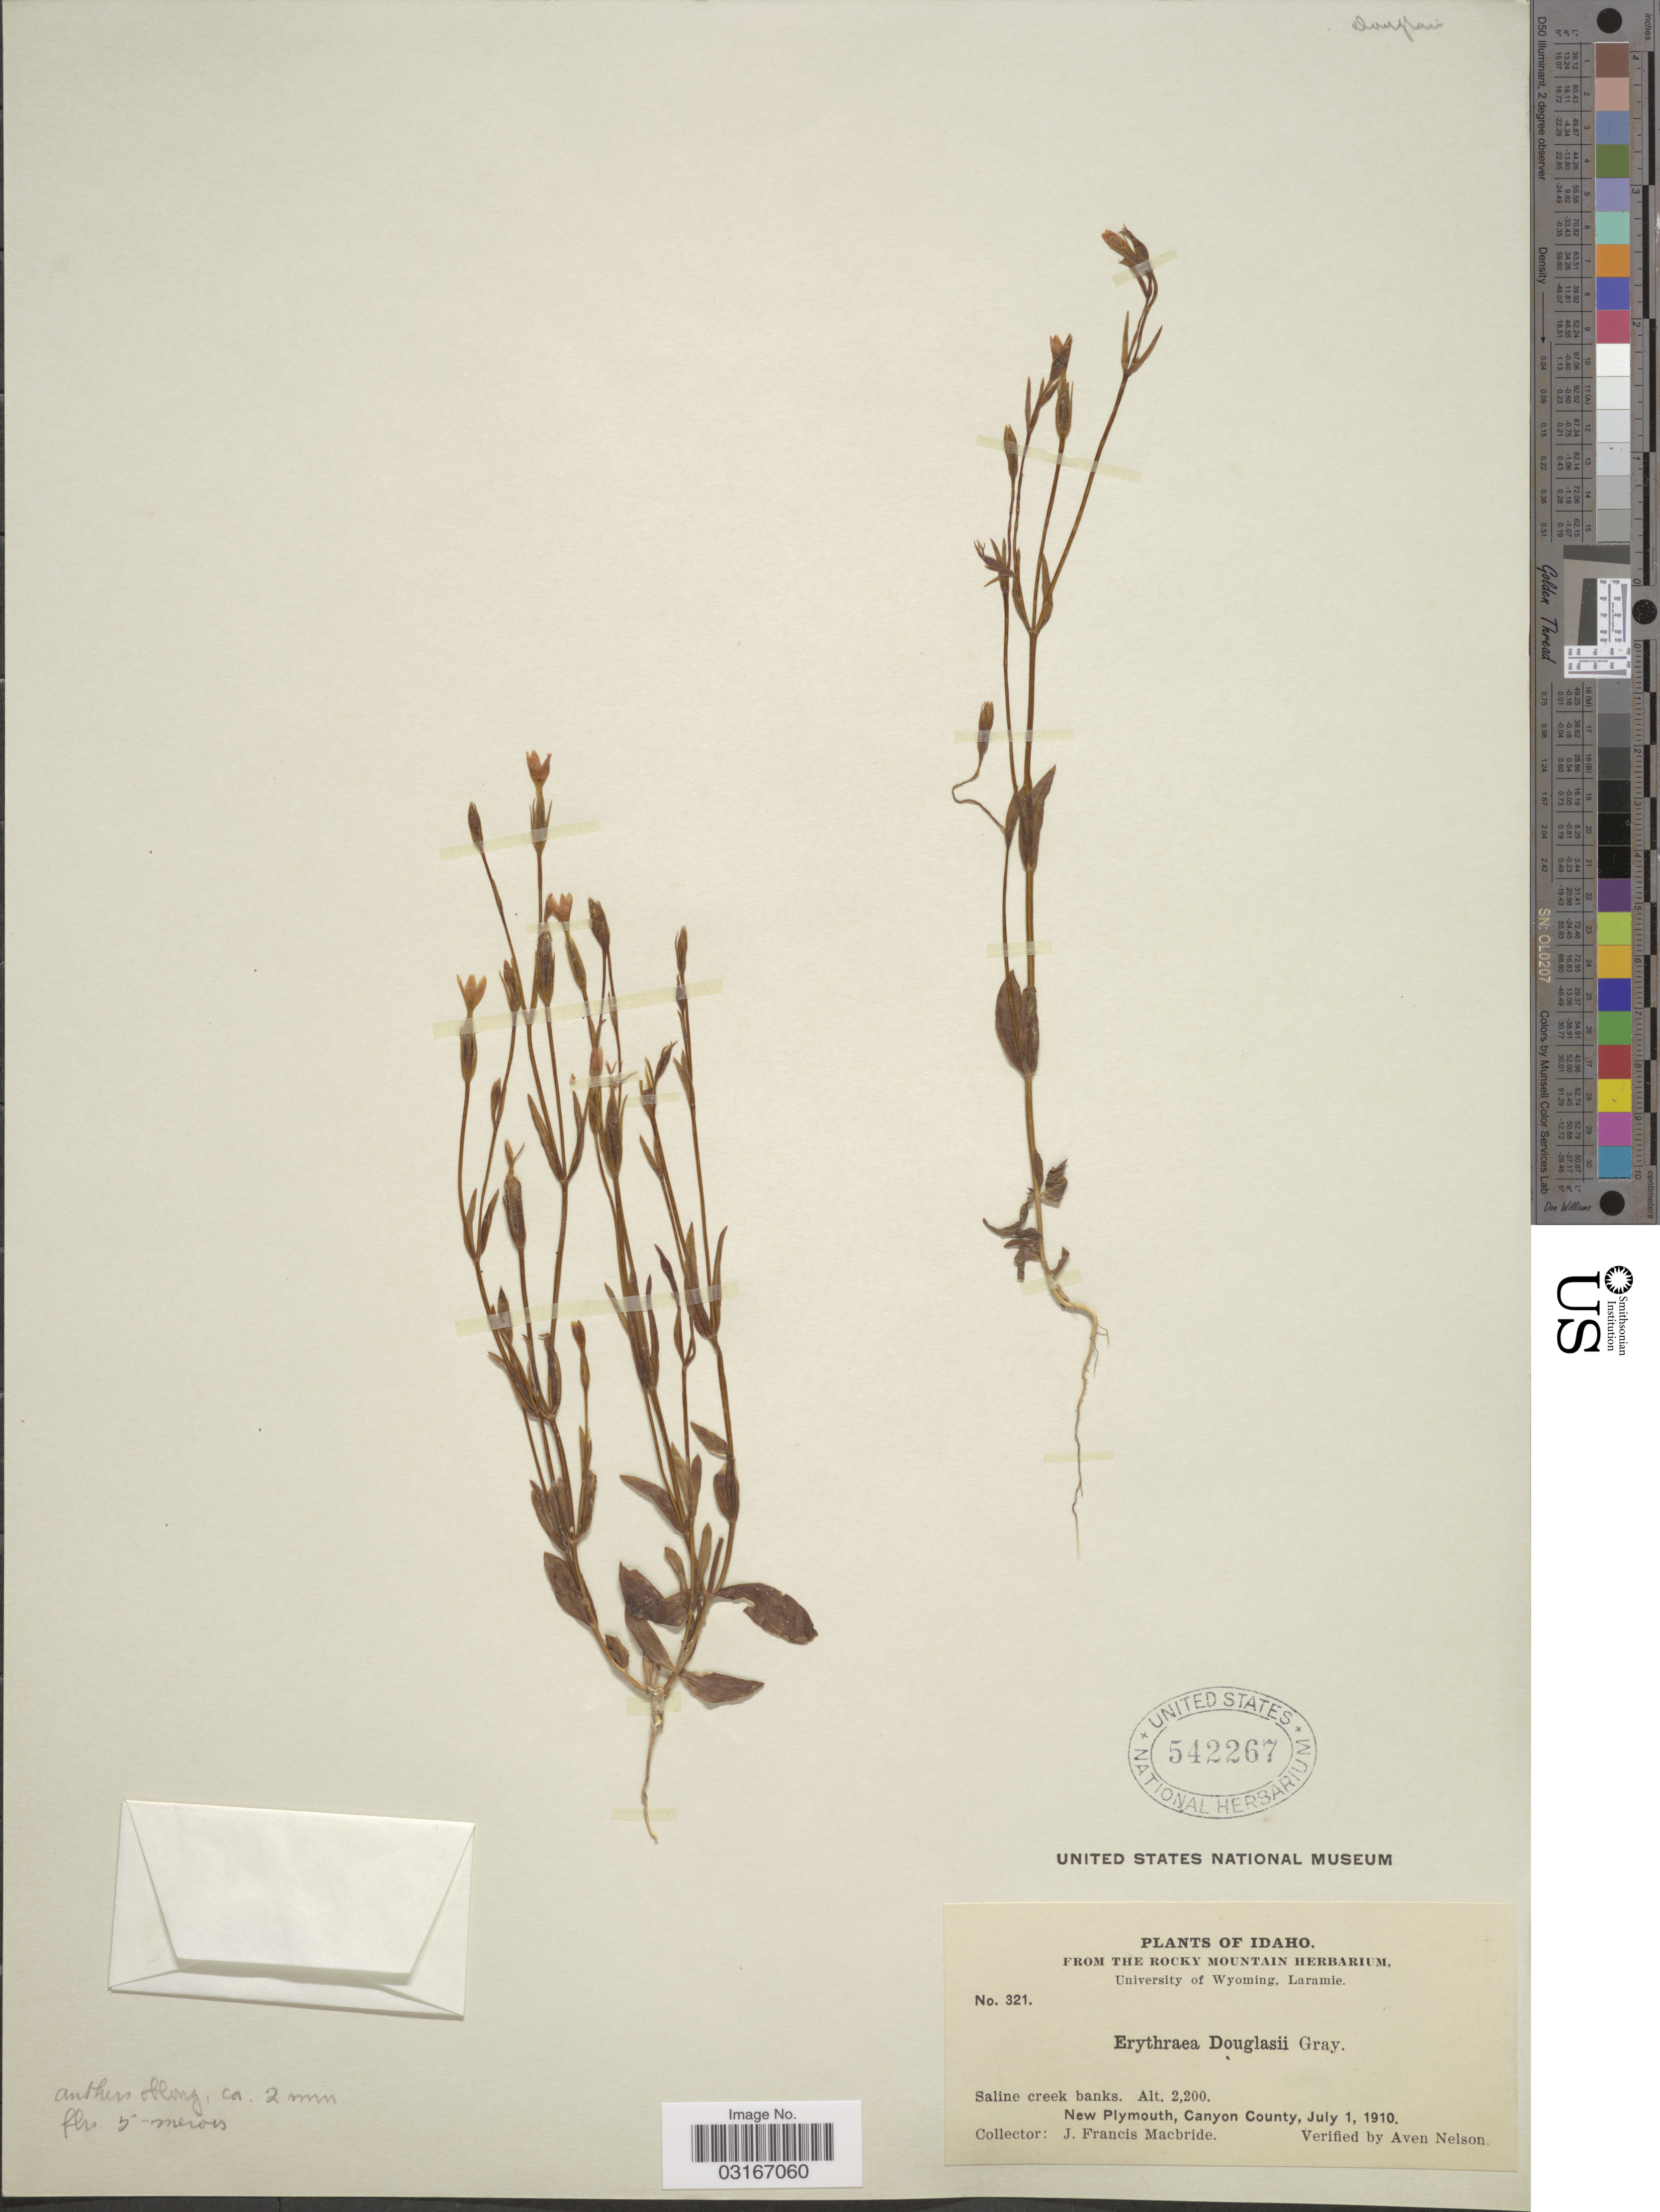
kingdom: Plantae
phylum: Tracheophyta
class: Magnoliopsida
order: Gentianales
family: Gentianaceae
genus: Centaurium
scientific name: Centaurium exaltatum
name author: (Griseb.) W. Wight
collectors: J. F. Macbride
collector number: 321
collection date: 1910-07-01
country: United States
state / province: Idaho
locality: Saline creek banks. New Plymouth, Canyon County.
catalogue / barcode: US 542267